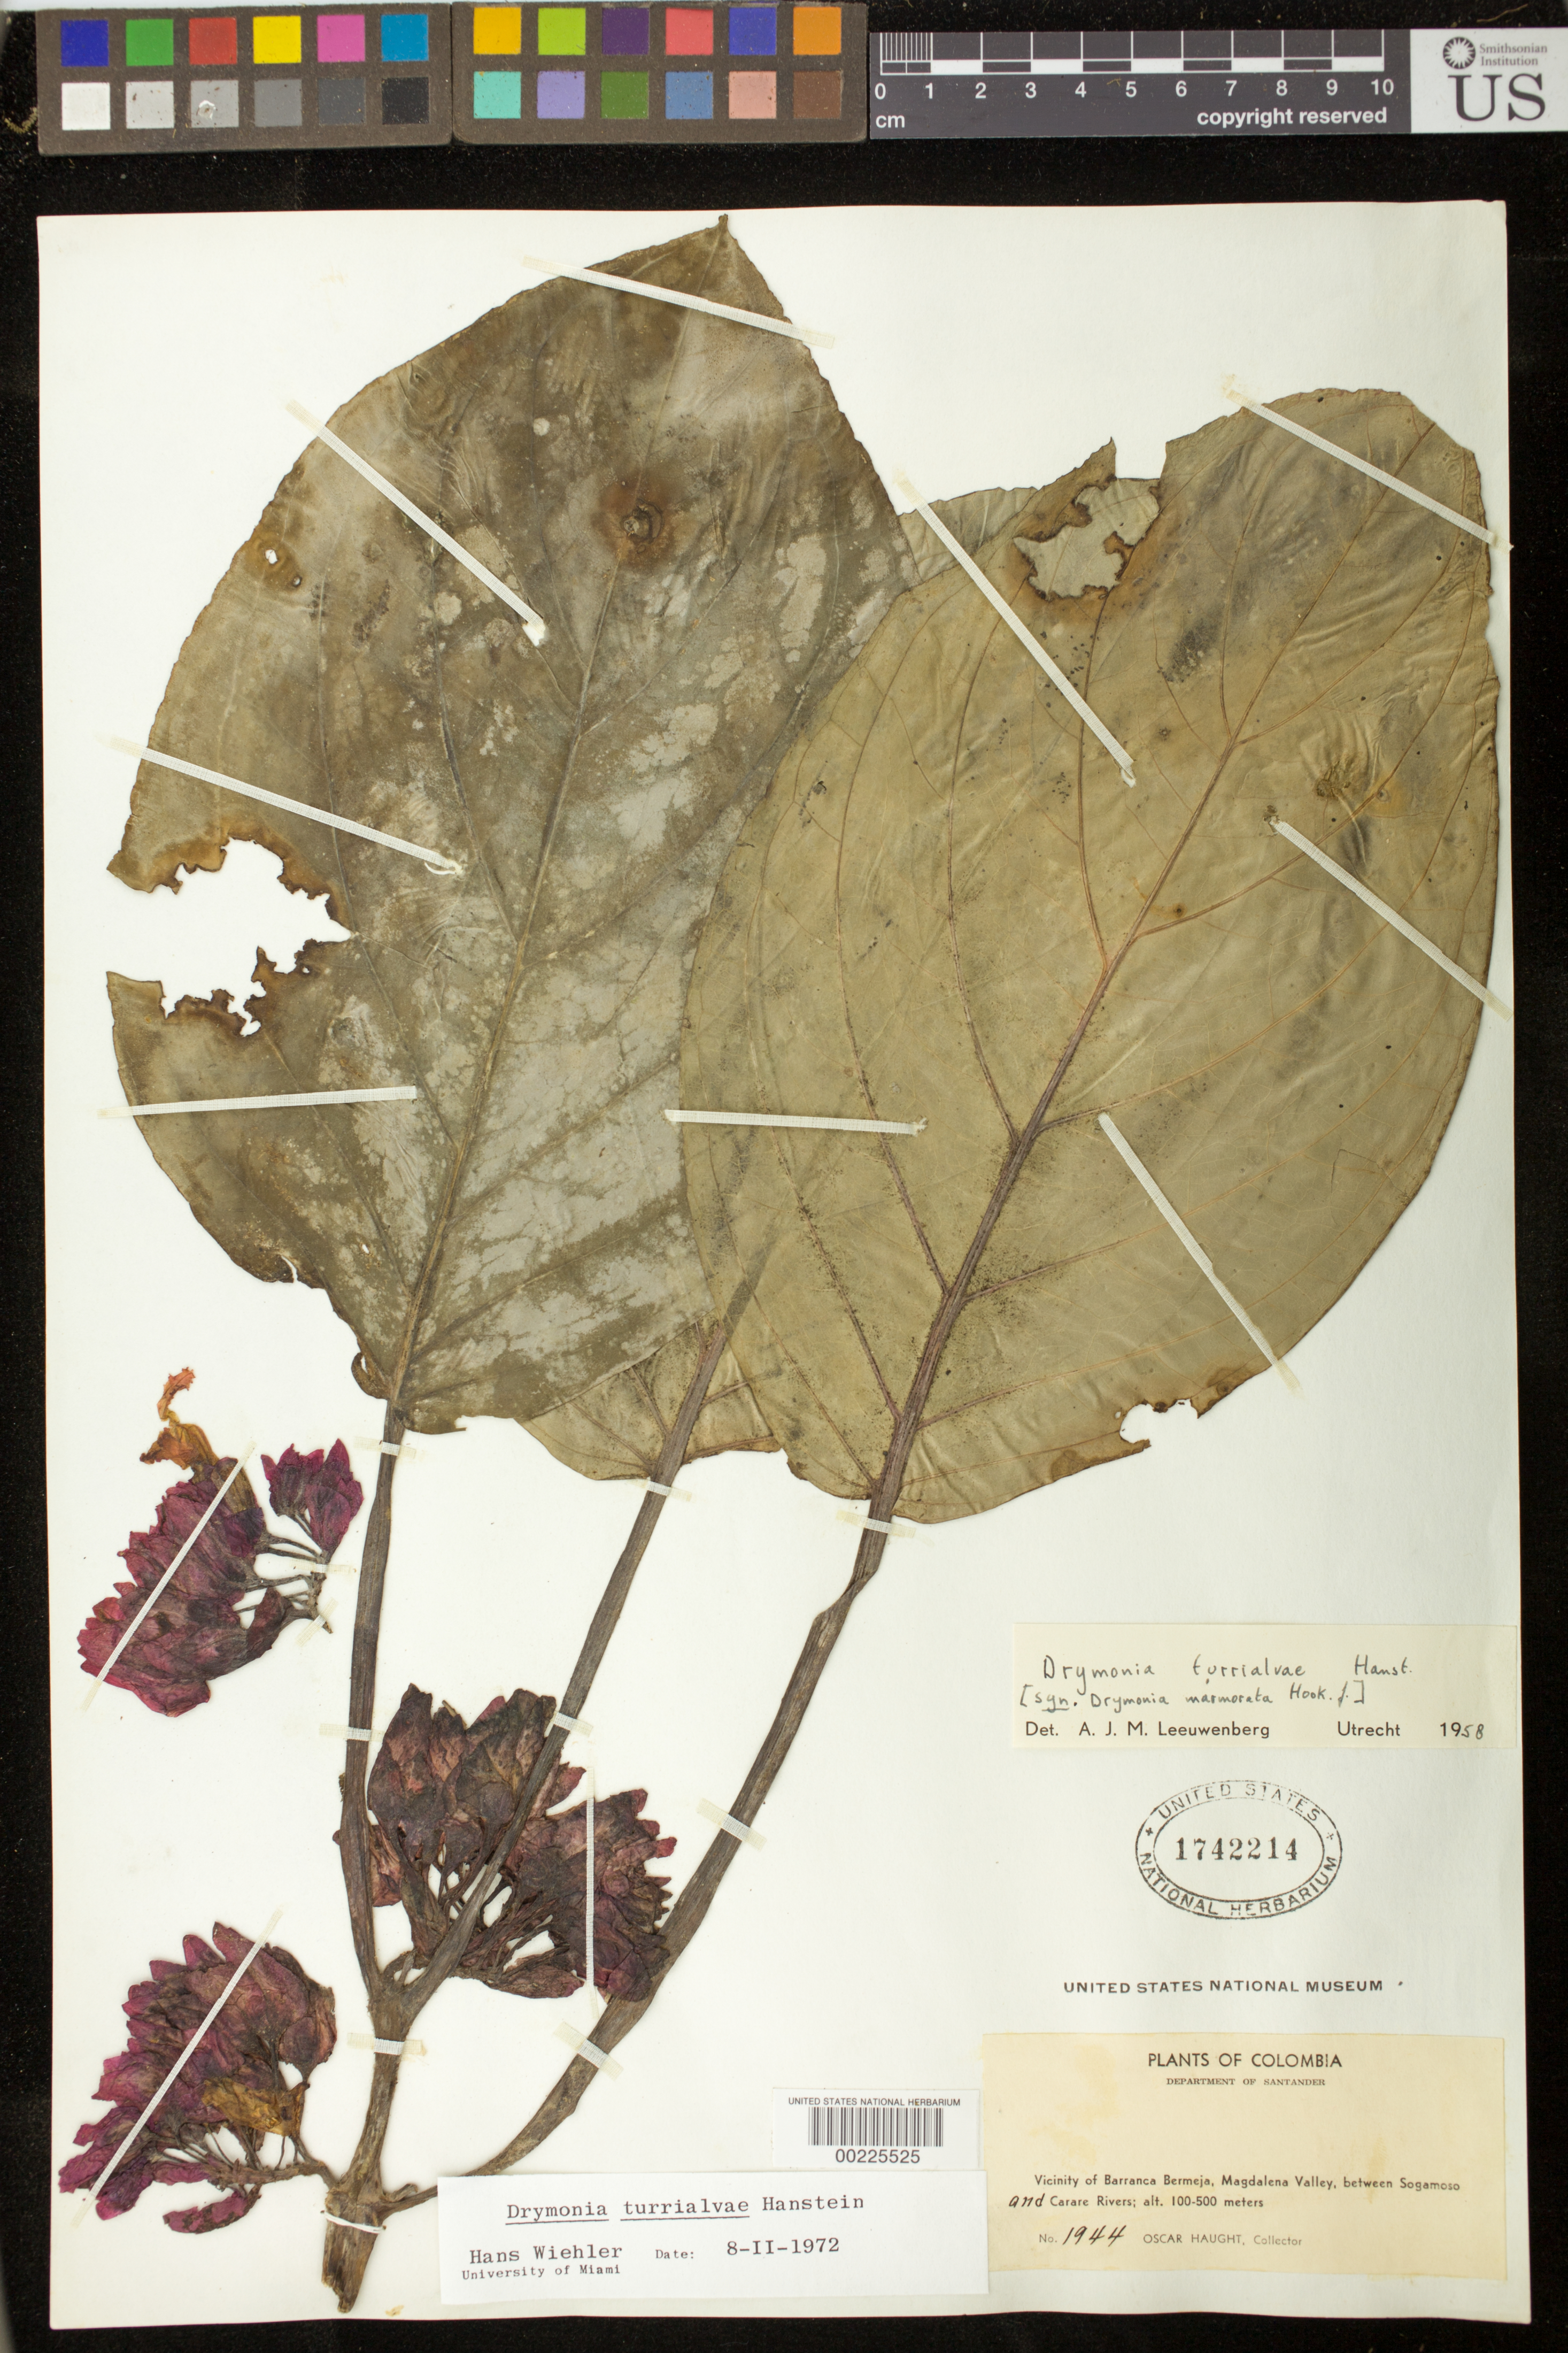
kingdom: Plantae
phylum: Tracheophyta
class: Magnoliopsida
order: Lamiales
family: Gesneriaceae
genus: Drymonia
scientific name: Drymonia turrialvae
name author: Hanst.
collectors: O. L. Haught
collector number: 1944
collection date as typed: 23 Jul 1936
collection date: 1936-07-23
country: Colombia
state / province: Santander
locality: Vicinity of Barranca Bermeja, Magdalena valley, between Sogamoso and Carare Rivers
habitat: Wet soil along stream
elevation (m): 400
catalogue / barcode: US 1742214